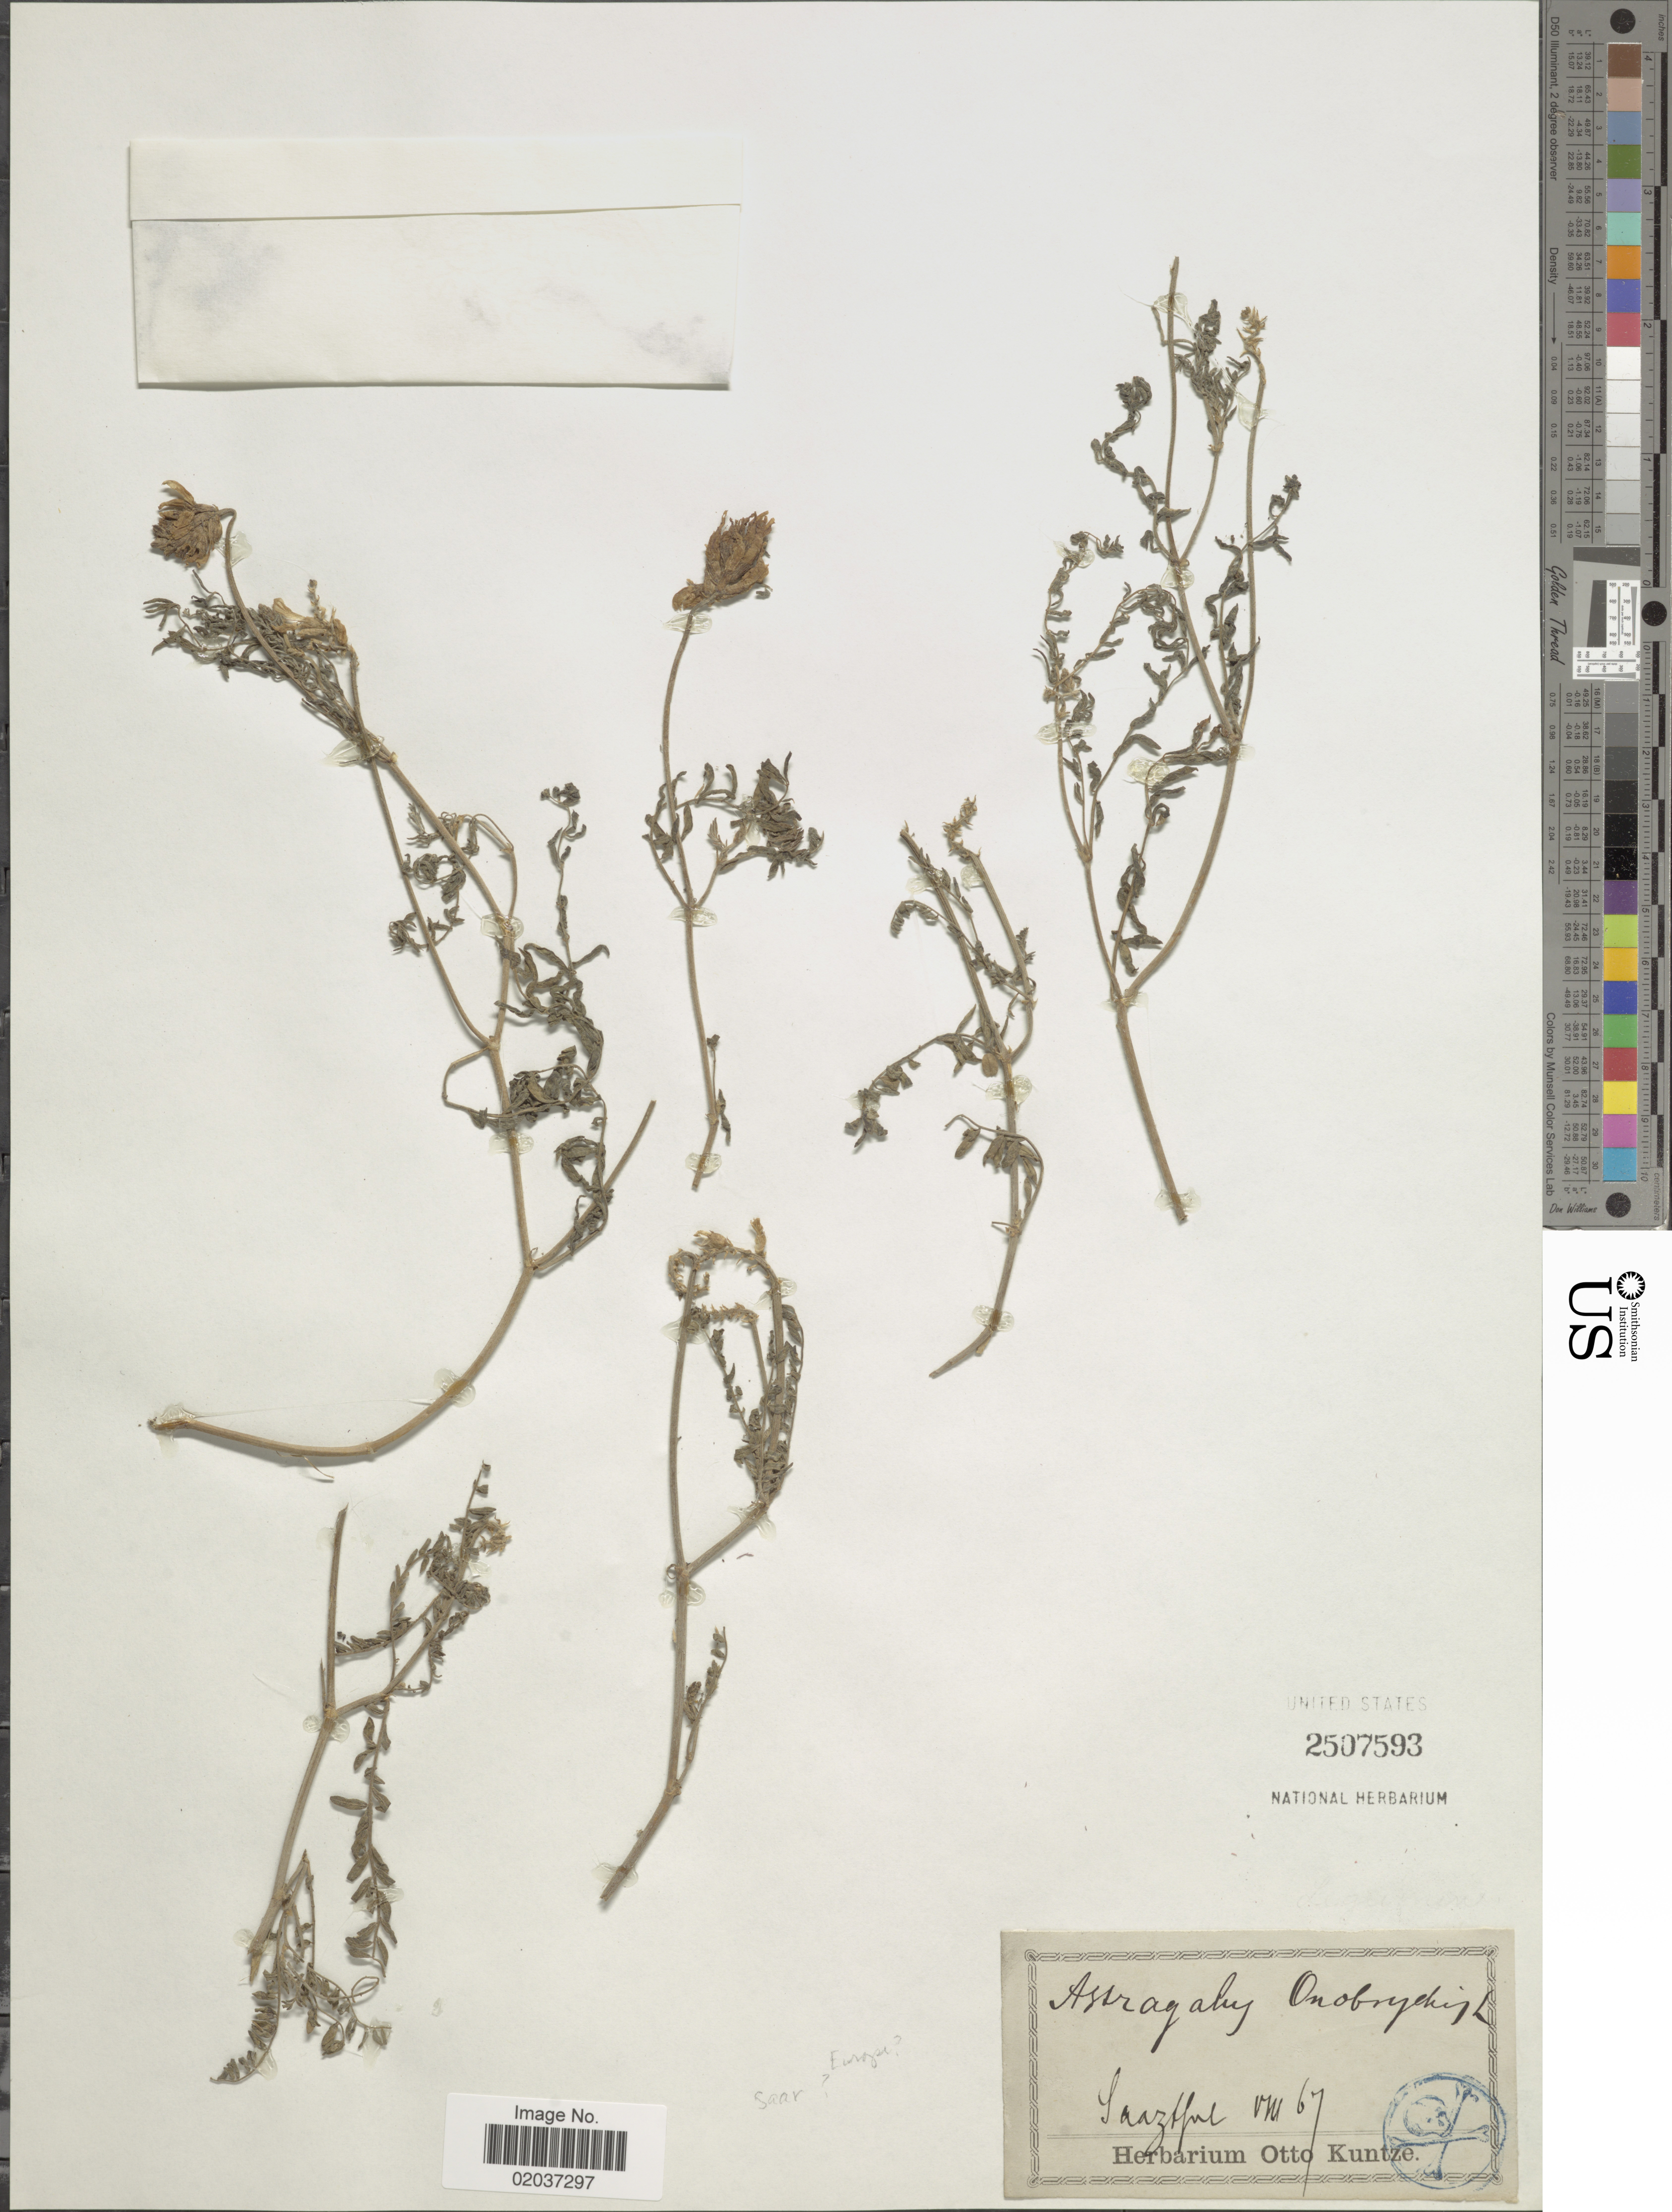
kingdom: Plantae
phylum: Tracheophyta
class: Magnoliopsida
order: Fabales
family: Fabaceae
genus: Astragalus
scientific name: Astragalus onobrychis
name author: L.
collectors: ex Herb. O. Kuntze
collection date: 1867-08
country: Switzerland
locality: Saalztfal (Saaz Tal)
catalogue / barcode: US 2507593